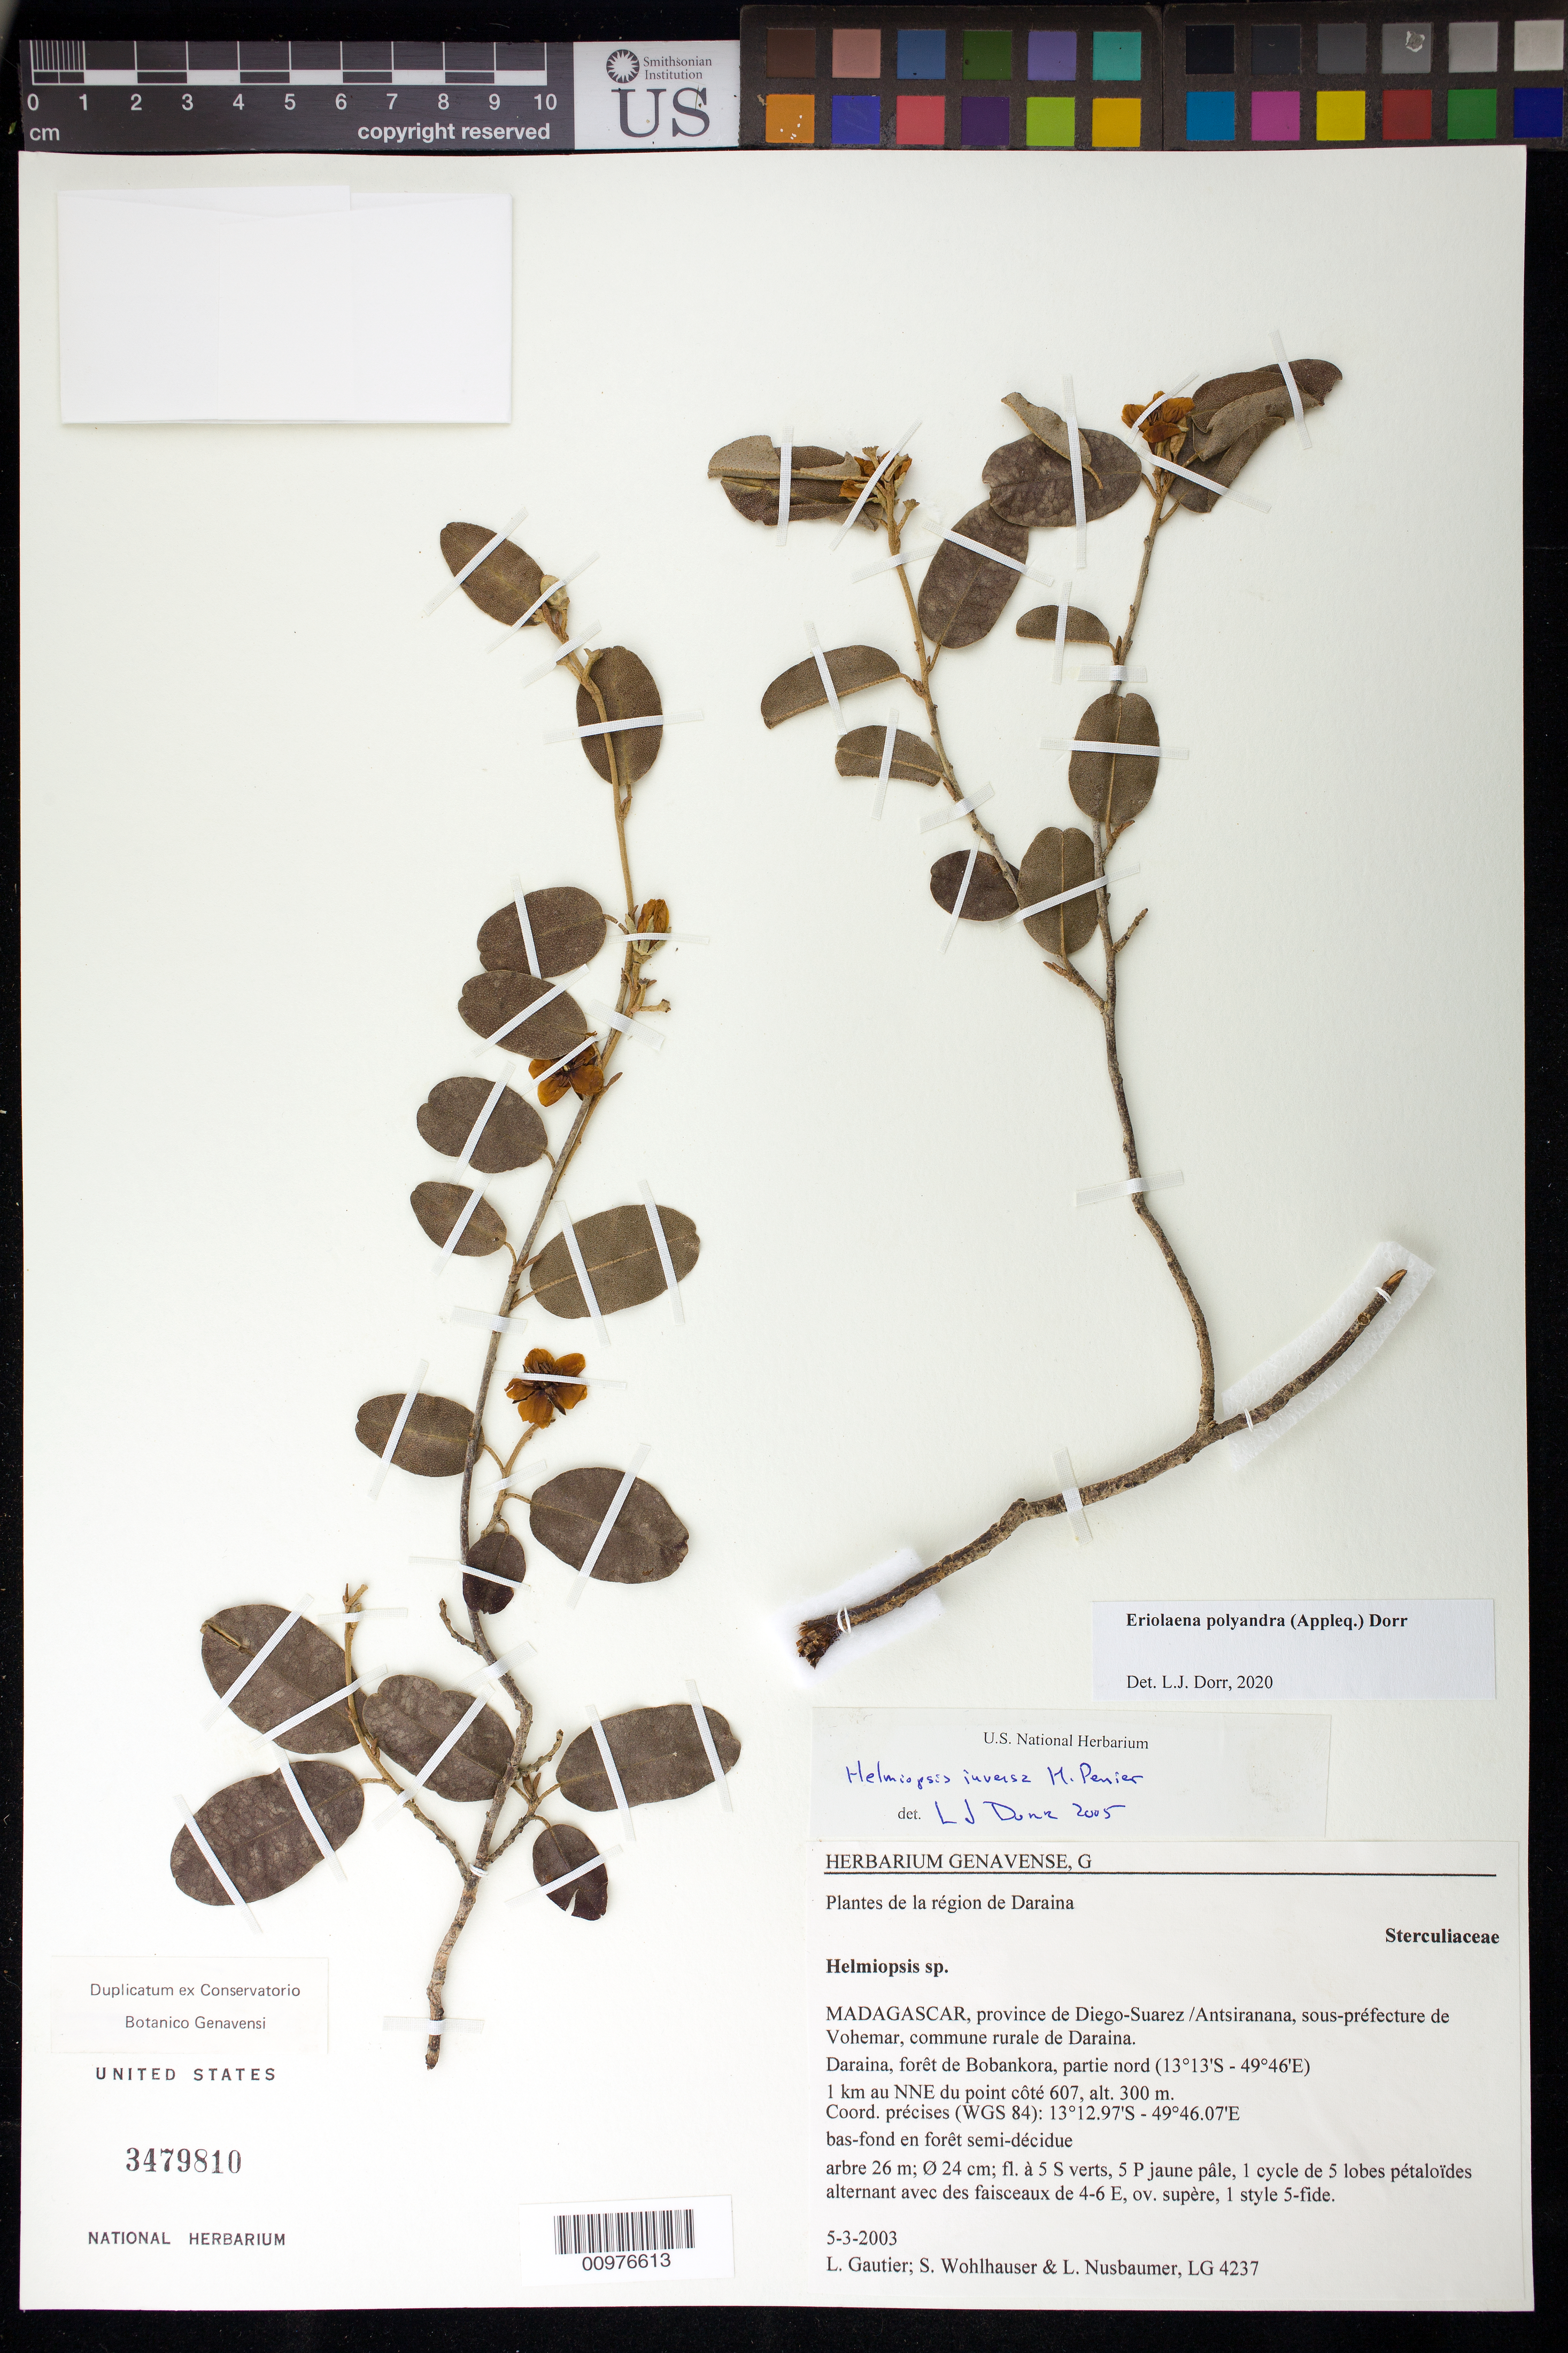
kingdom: Plantae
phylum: Tracheophyta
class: Magnoliopsida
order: Malvales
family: Malvaceae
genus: Eriolaena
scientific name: Eriolaena polyandra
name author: (Appleq.) Dorr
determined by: Dorr, L. J., (BOT), Smithsonian Institution - National Museum of Natural History (UNITED STATES)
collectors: L. Gautier, S. Wohlhauser & L. Nusbaumer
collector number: LG 4237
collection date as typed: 05 Mar 2003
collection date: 2003-03-05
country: Madagascar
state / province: Sava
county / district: Vohémar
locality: Province de Diego-Suarez, sous-préfecture de Vohemar, commune rurale de Daraina. Daraina, forêt de Bobankora, partie nord. 1 km au NNE du pointe côté 607.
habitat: Bas-fond en forêt semi-décidue.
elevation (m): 300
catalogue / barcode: US 3479810